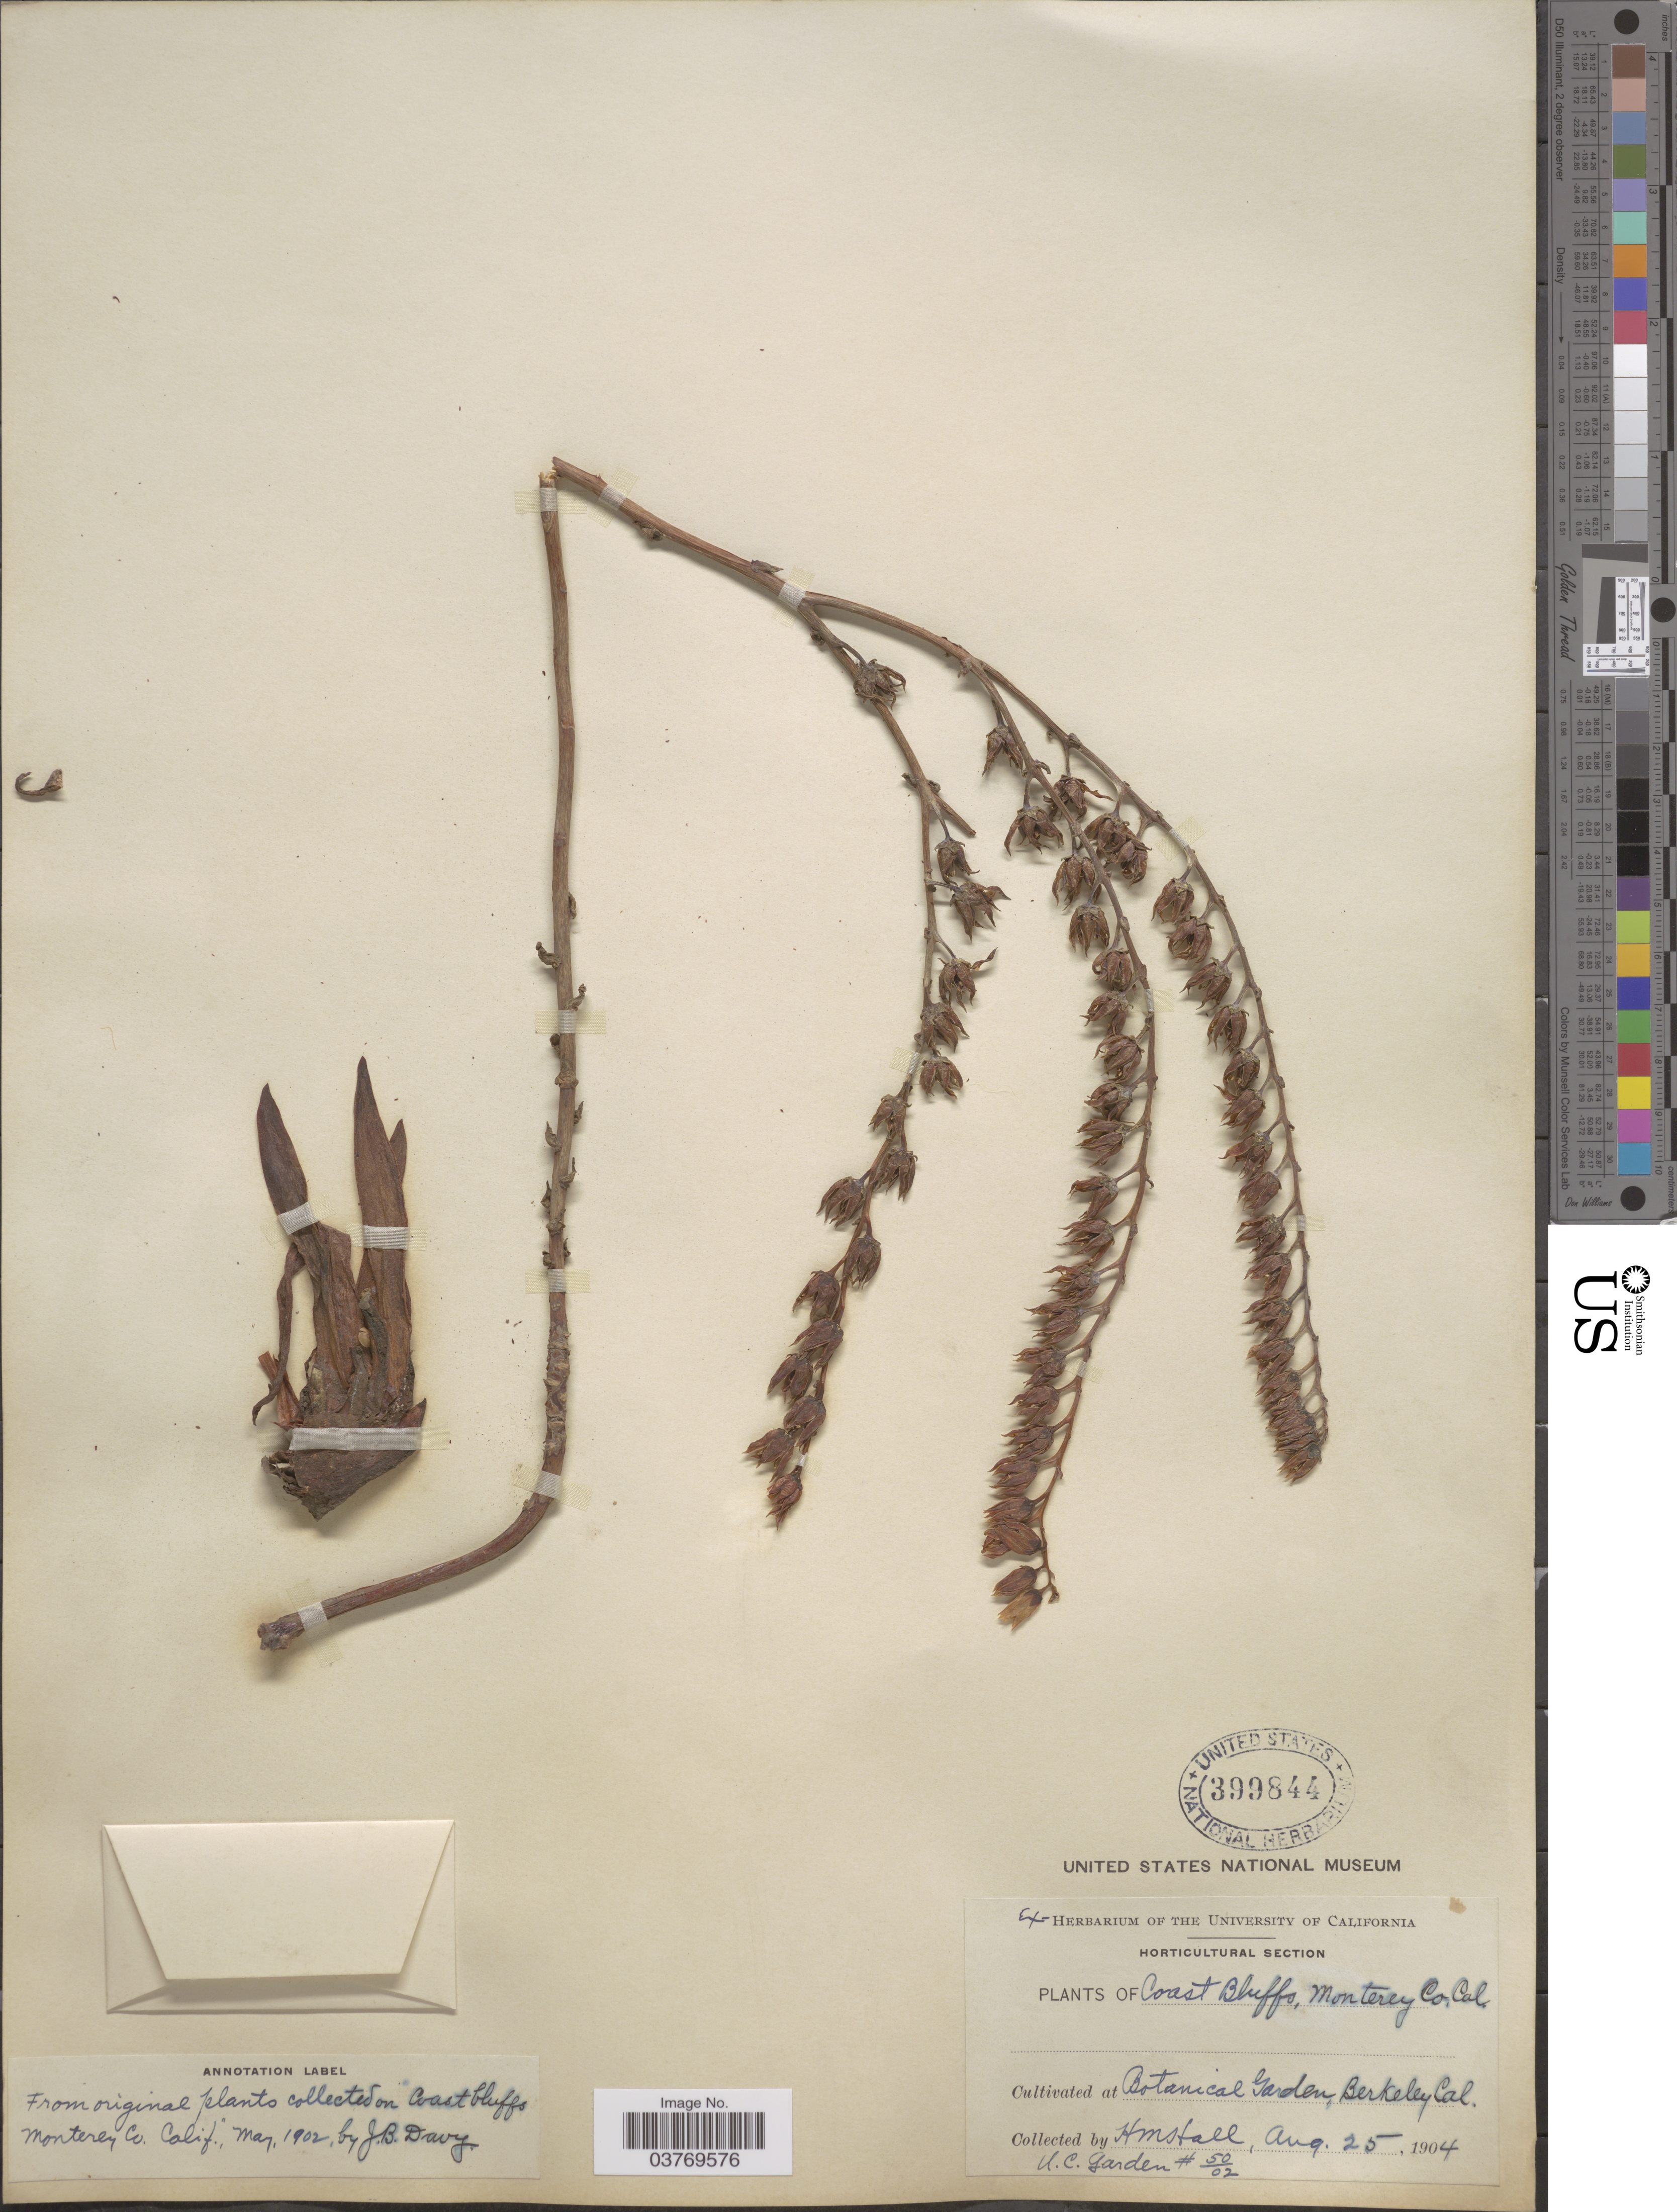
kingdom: Plantae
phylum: Tracheophyta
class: Magnoliopsida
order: Saxifragales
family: Crassulaceae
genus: Dudleya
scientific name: Dudleya caespitosa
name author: (Haw.) Britton & Rose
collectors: H. M. Hall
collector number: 50/02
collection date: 1904-08-25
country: United States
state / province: California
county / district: Alameda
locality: Coast Bluffs, Monterey Co. Botanical Garden, Berkeley.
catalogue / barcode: US 399844